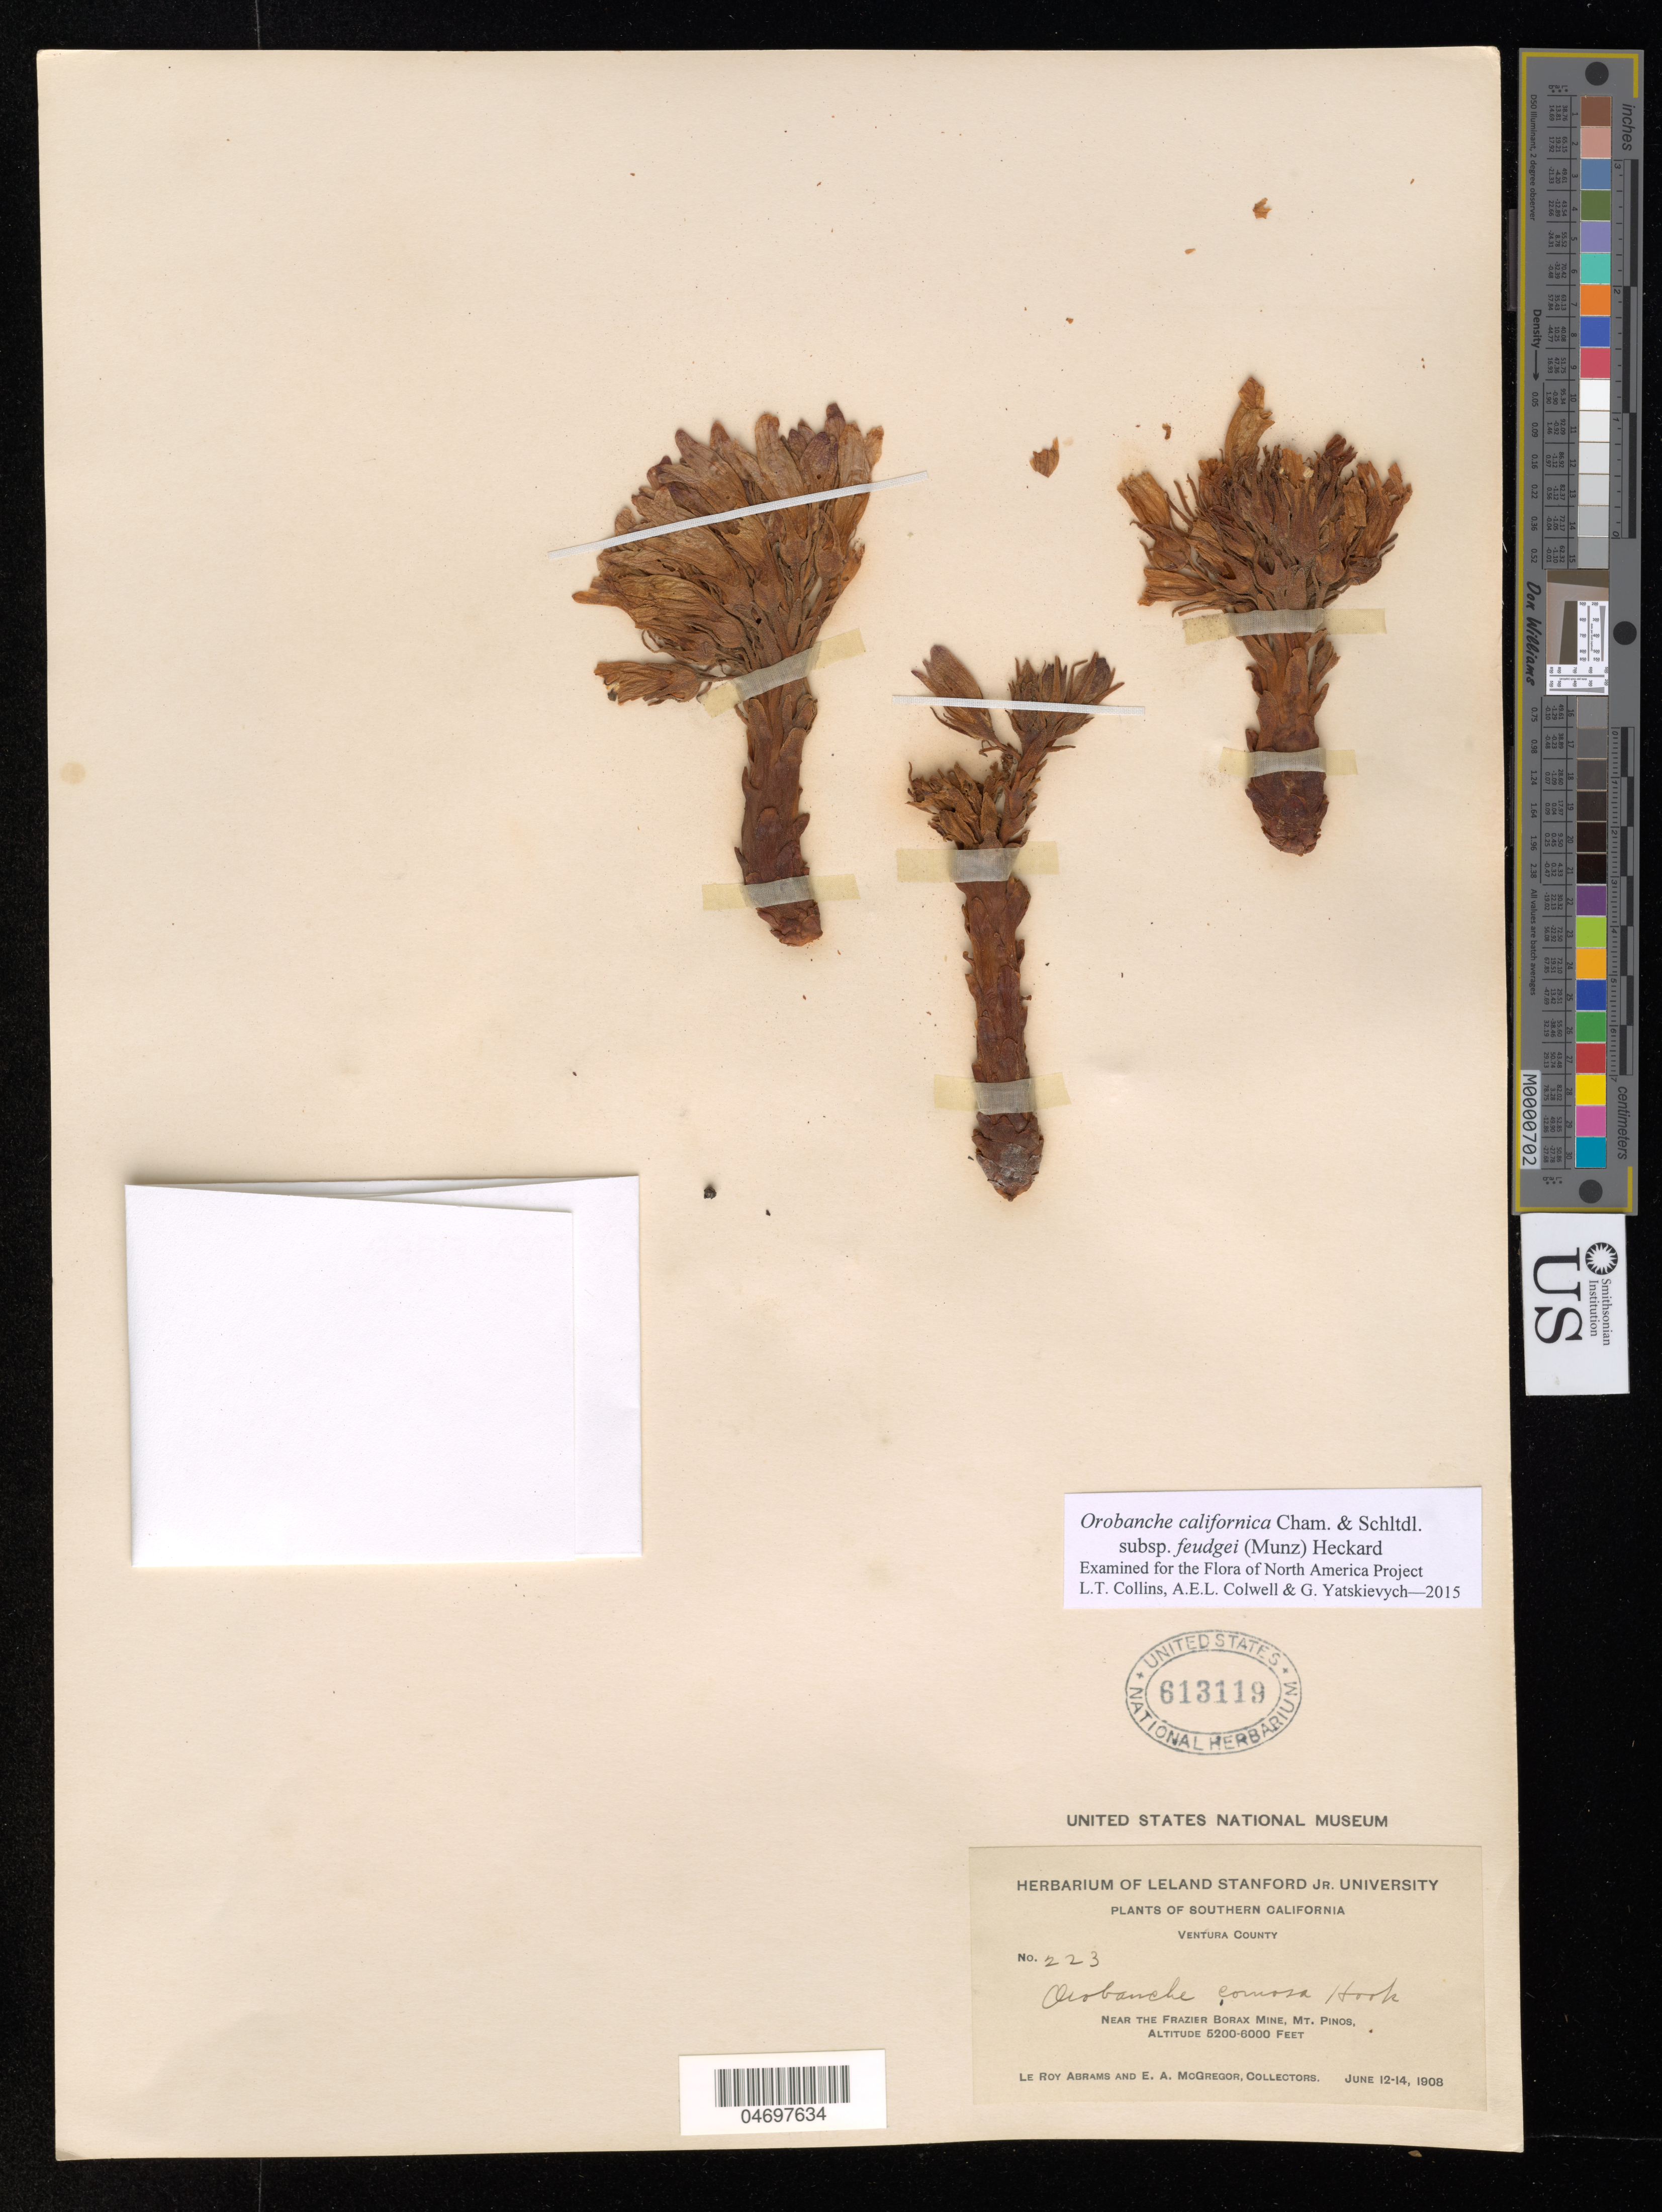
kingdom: Plantae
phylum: Tracheophyta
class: Magnoliopsida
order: Lamiales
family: Orobanchaceae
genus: Orobanche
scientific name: Orobanche californica subsp. feudgei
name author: (Munz) Heckard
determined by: Collins, L. T.; Colwell, A. E.; Yatskievych, G. A.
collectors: L. Abrams & E. A. McGregor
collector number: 223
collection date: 1908-06-12/1908-06-14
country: United States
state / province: California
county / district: Ventura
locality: Near the Frazier Borax Mine, Mt. Pinos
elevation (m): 1585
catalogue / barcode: US 613119